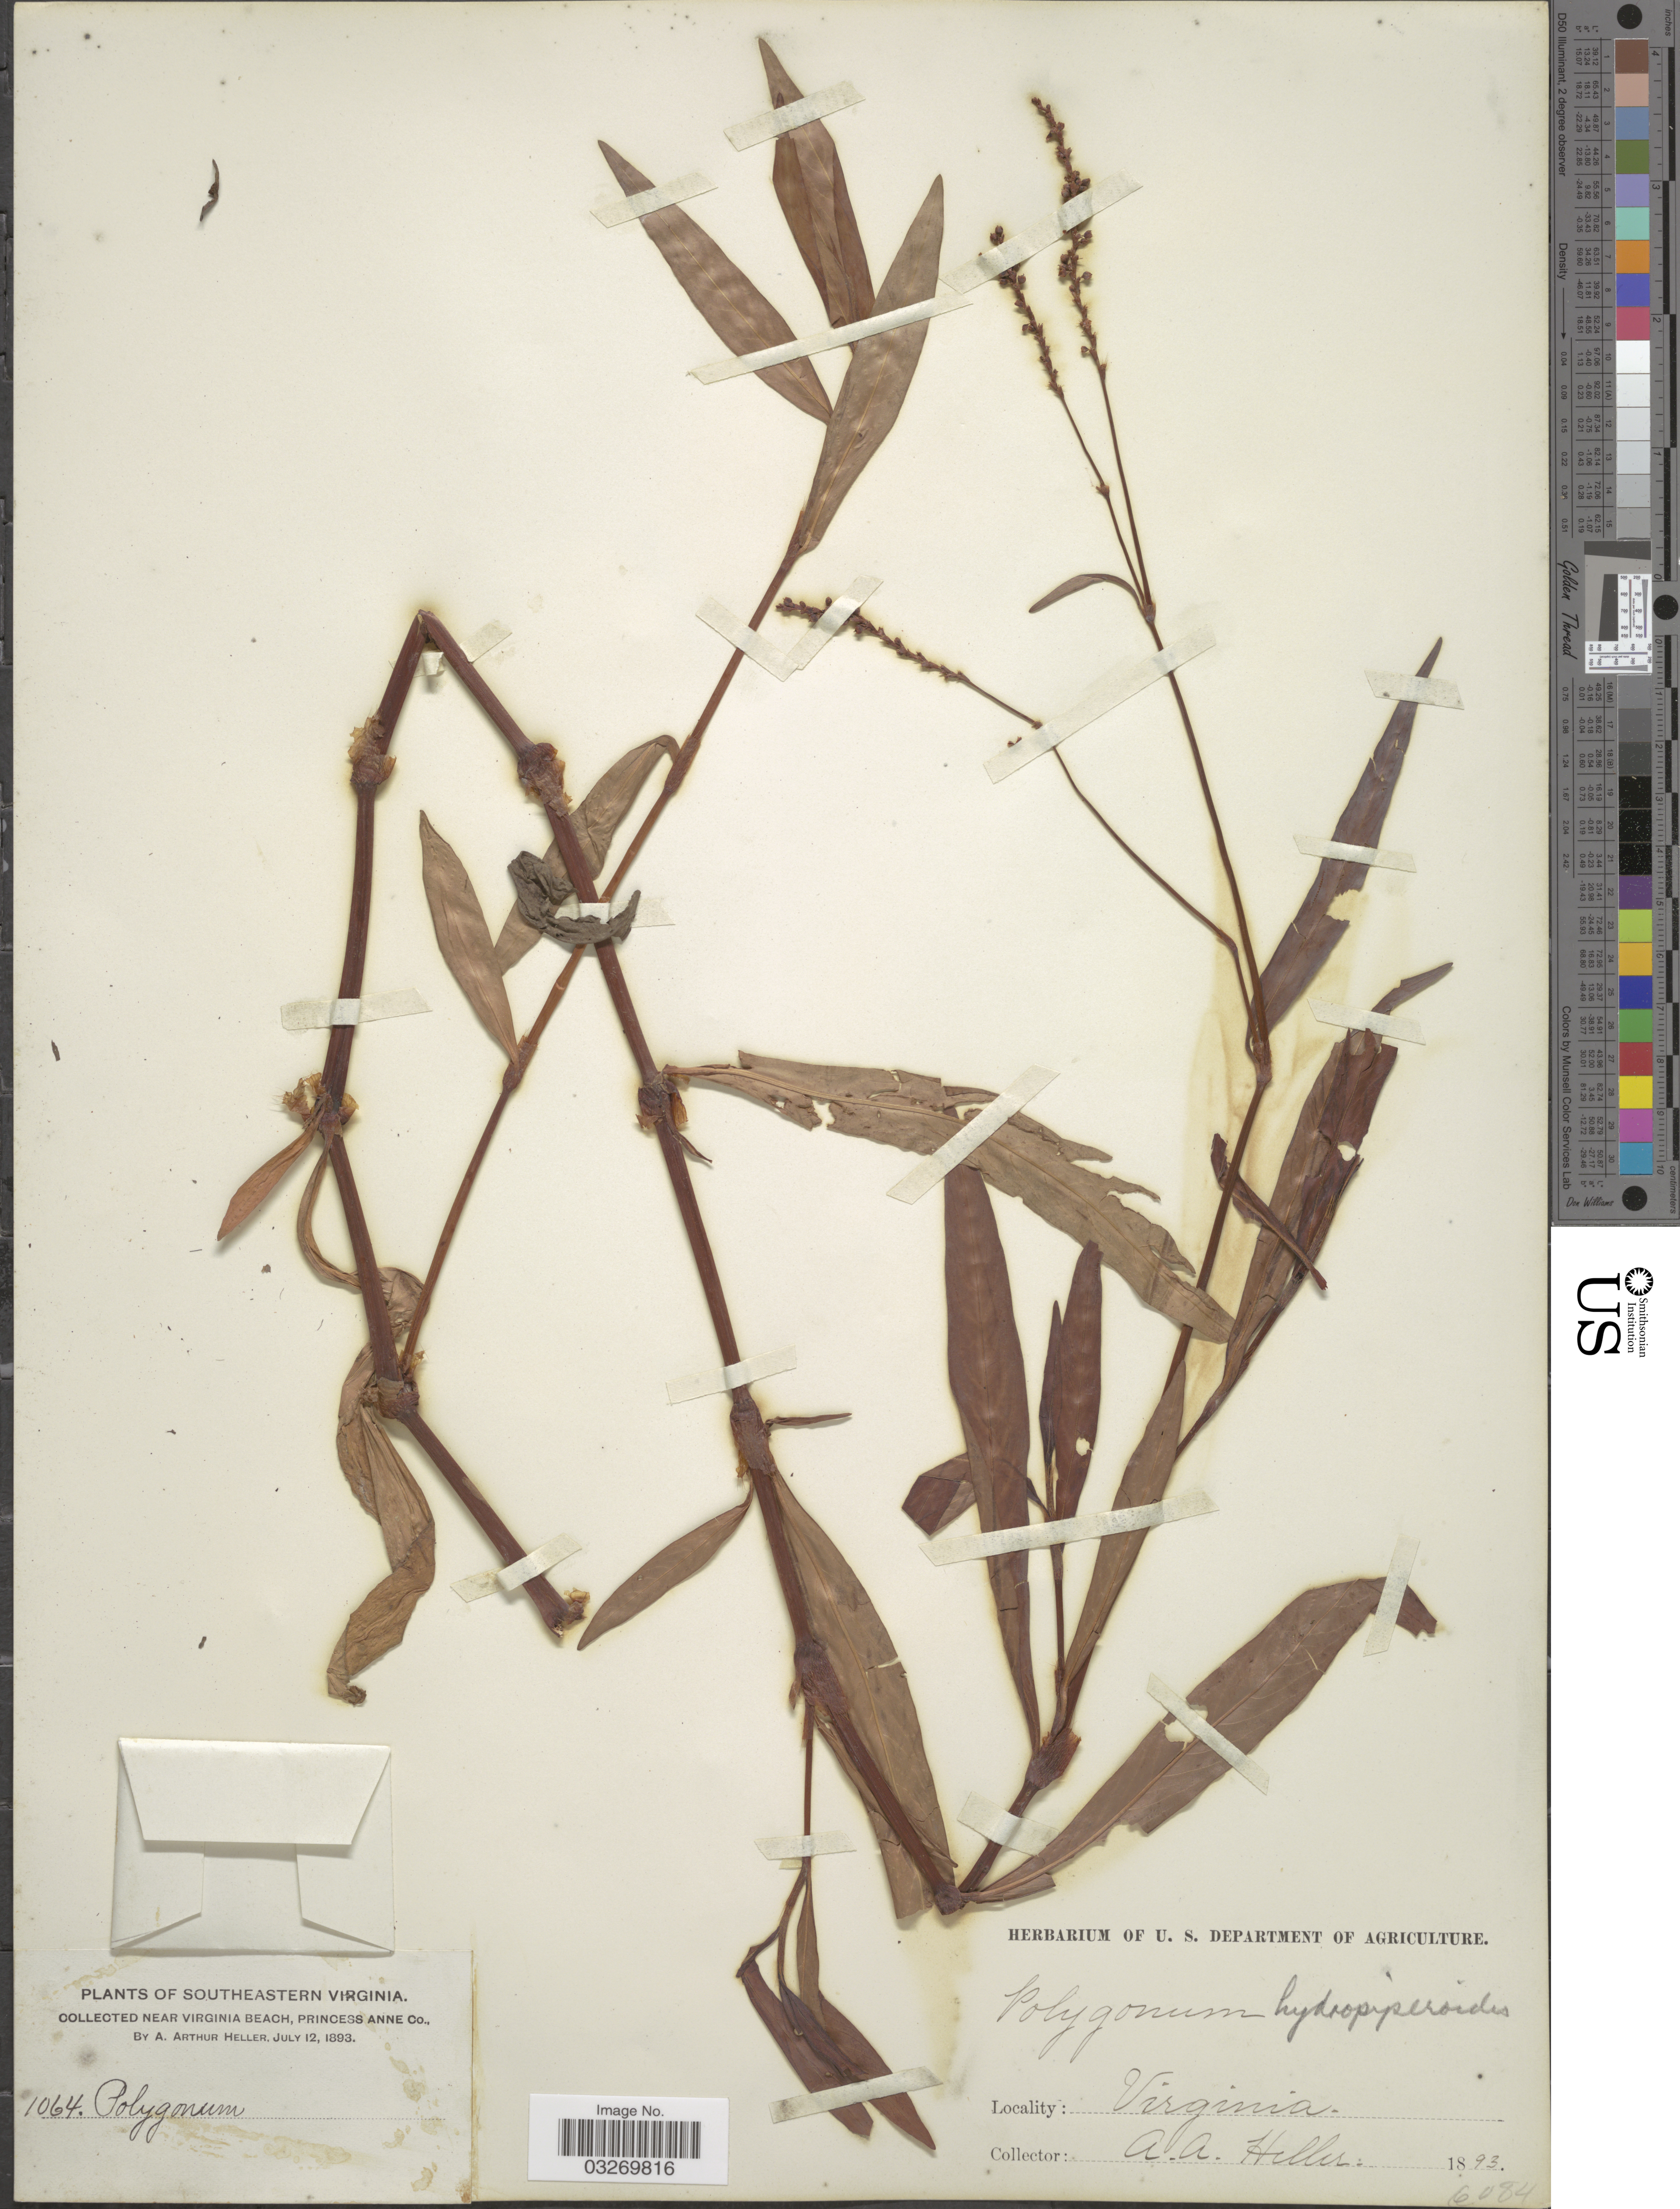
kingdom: Plantae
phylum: Tracheophyta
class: Magnoliopsida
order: Caryophyllales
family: Polygonaceae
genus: Persicaria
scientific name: Persicaria hydropiperoides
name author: (Michx.) Small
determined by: Atha, D. E.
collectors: A. A. Heller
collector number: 1064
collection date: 1893-07-12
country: United States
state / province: Virginia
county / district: City of Virginia Beach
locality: Southeastern Virginia. Collected near Virginia Beach, Princess Anne (=historic county name) Co.